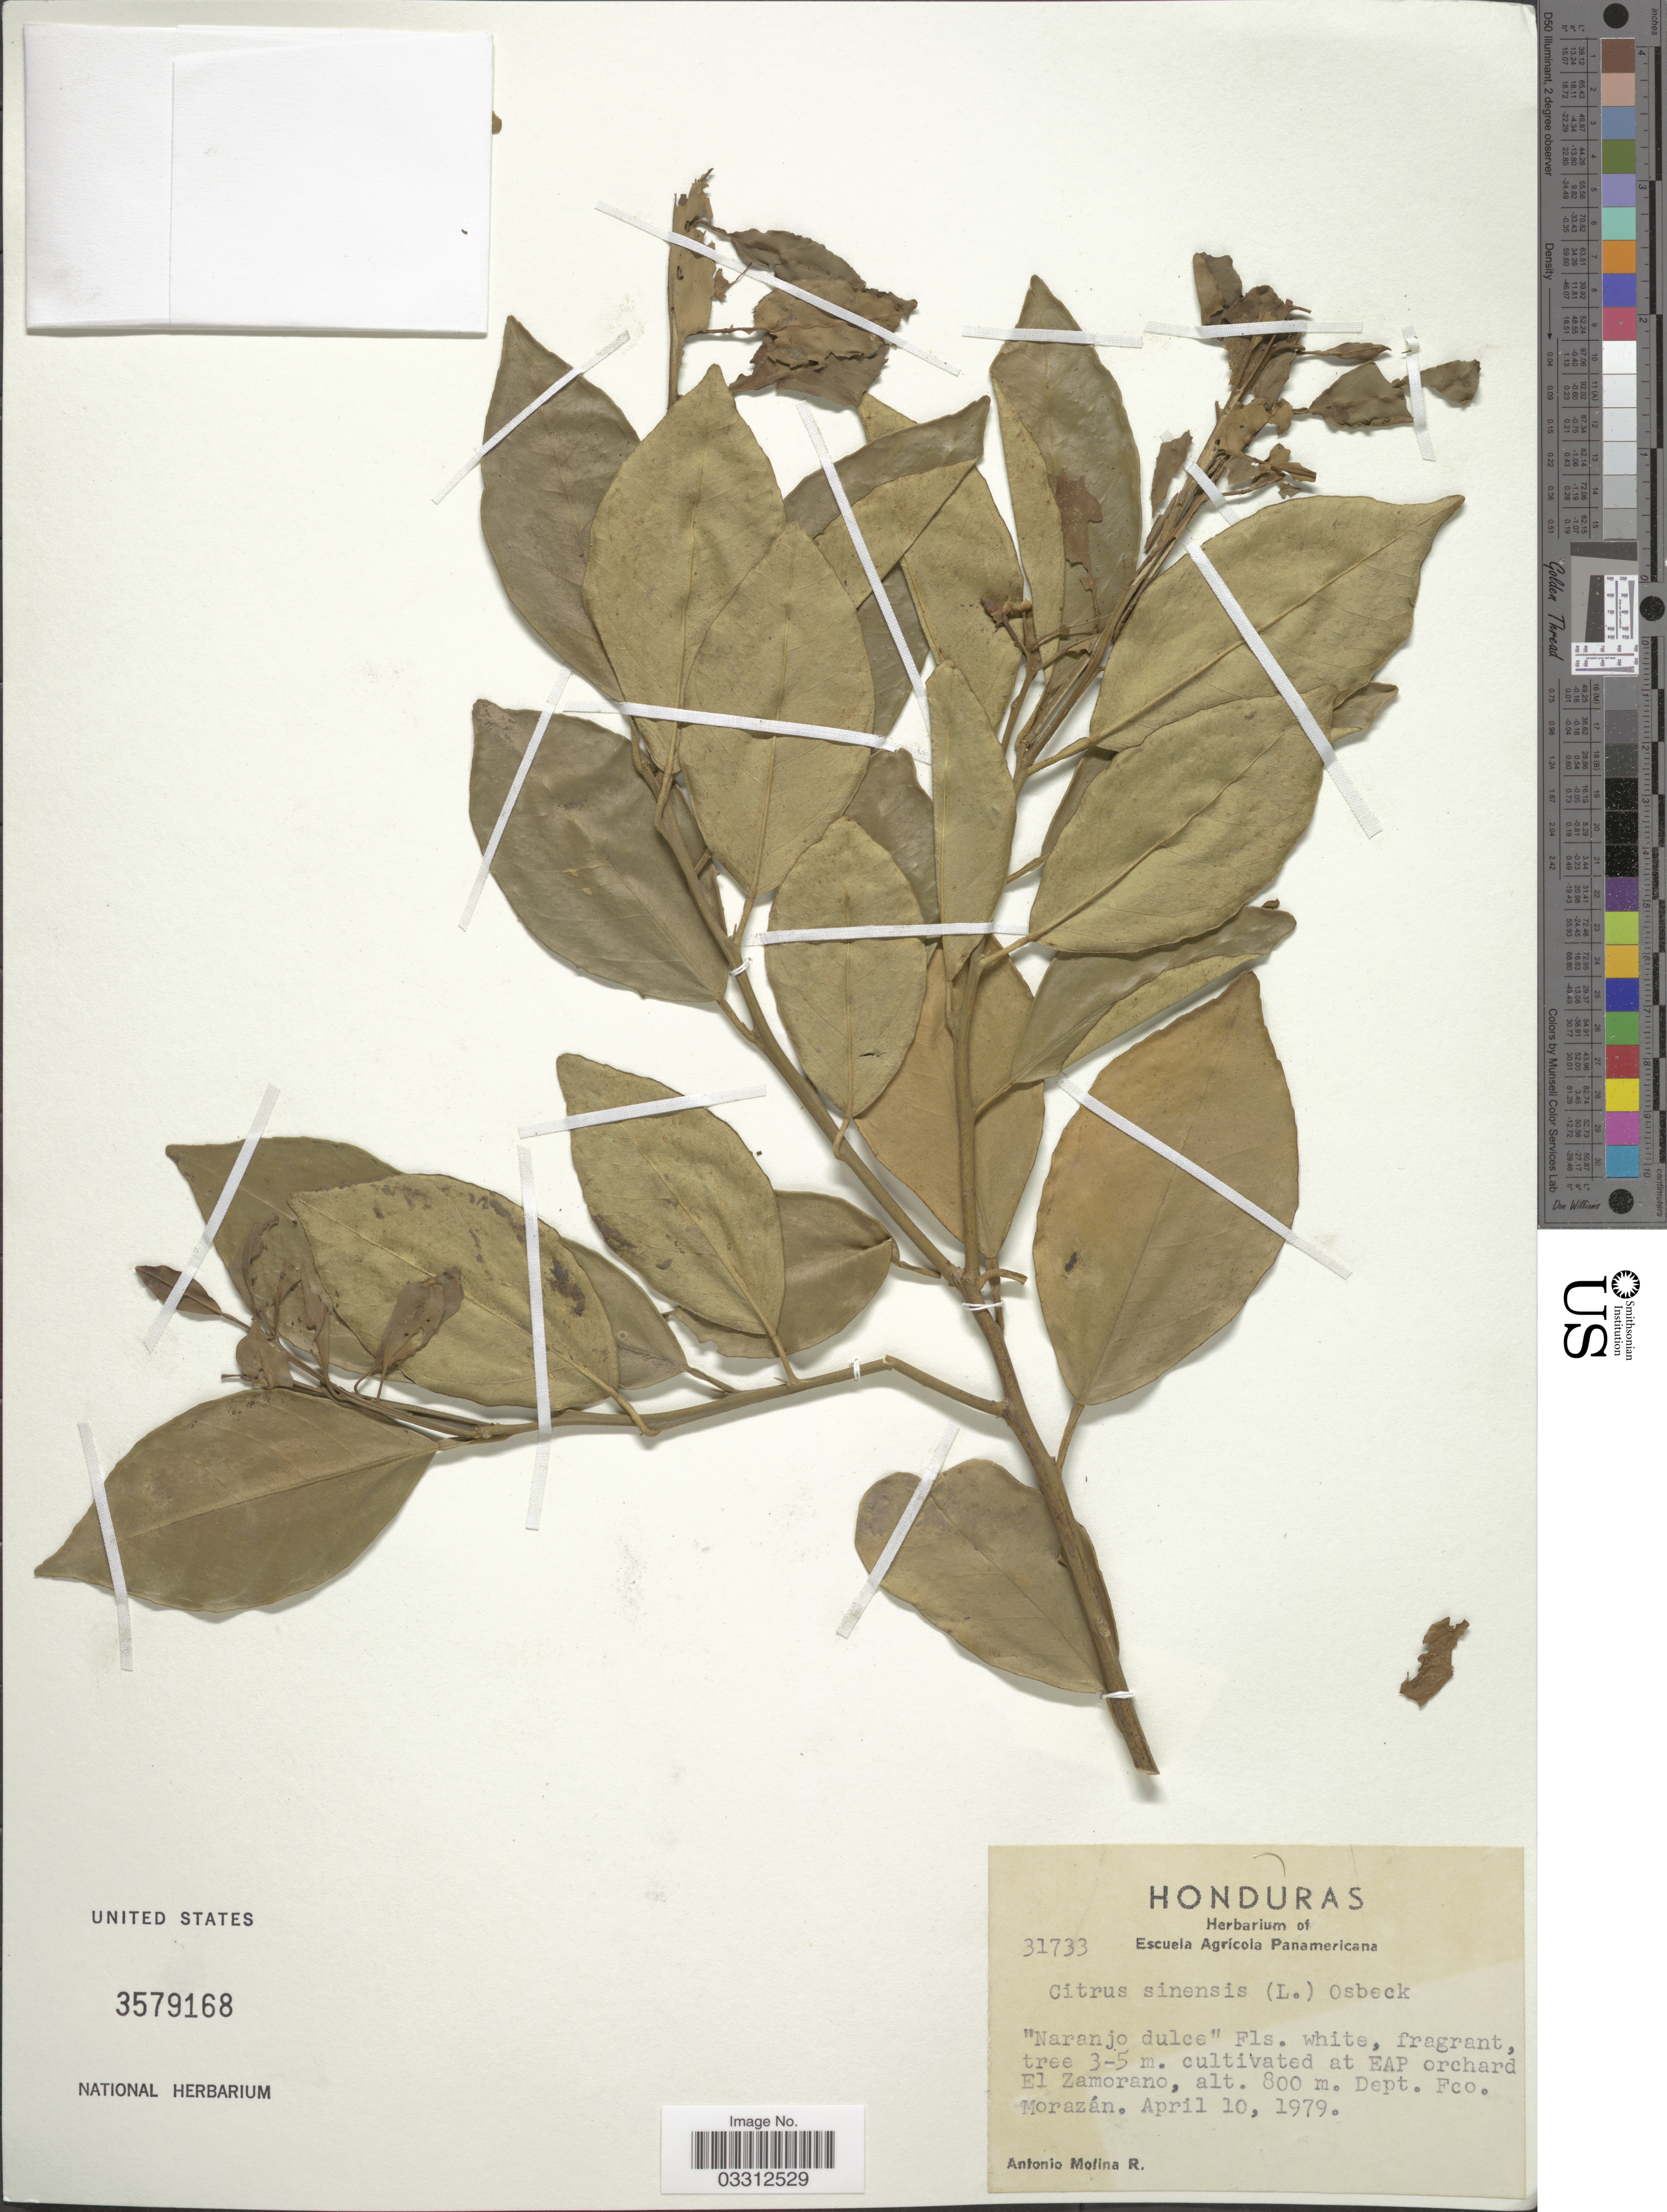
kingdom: Plantae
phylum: Tracheophyta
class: Magnoliopsida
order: Sapindales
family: Rutaceae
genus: Citrus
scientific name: Citrus x sinensis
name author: (L.) Osbeck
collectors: A. Molina R.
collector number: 31733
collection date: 1979-04-10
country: Honduras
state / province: Fco. Morazán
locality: EAP orchard El Zamorano, Dept. Fco. Morazán.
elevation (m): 800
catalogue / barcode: US 3579168